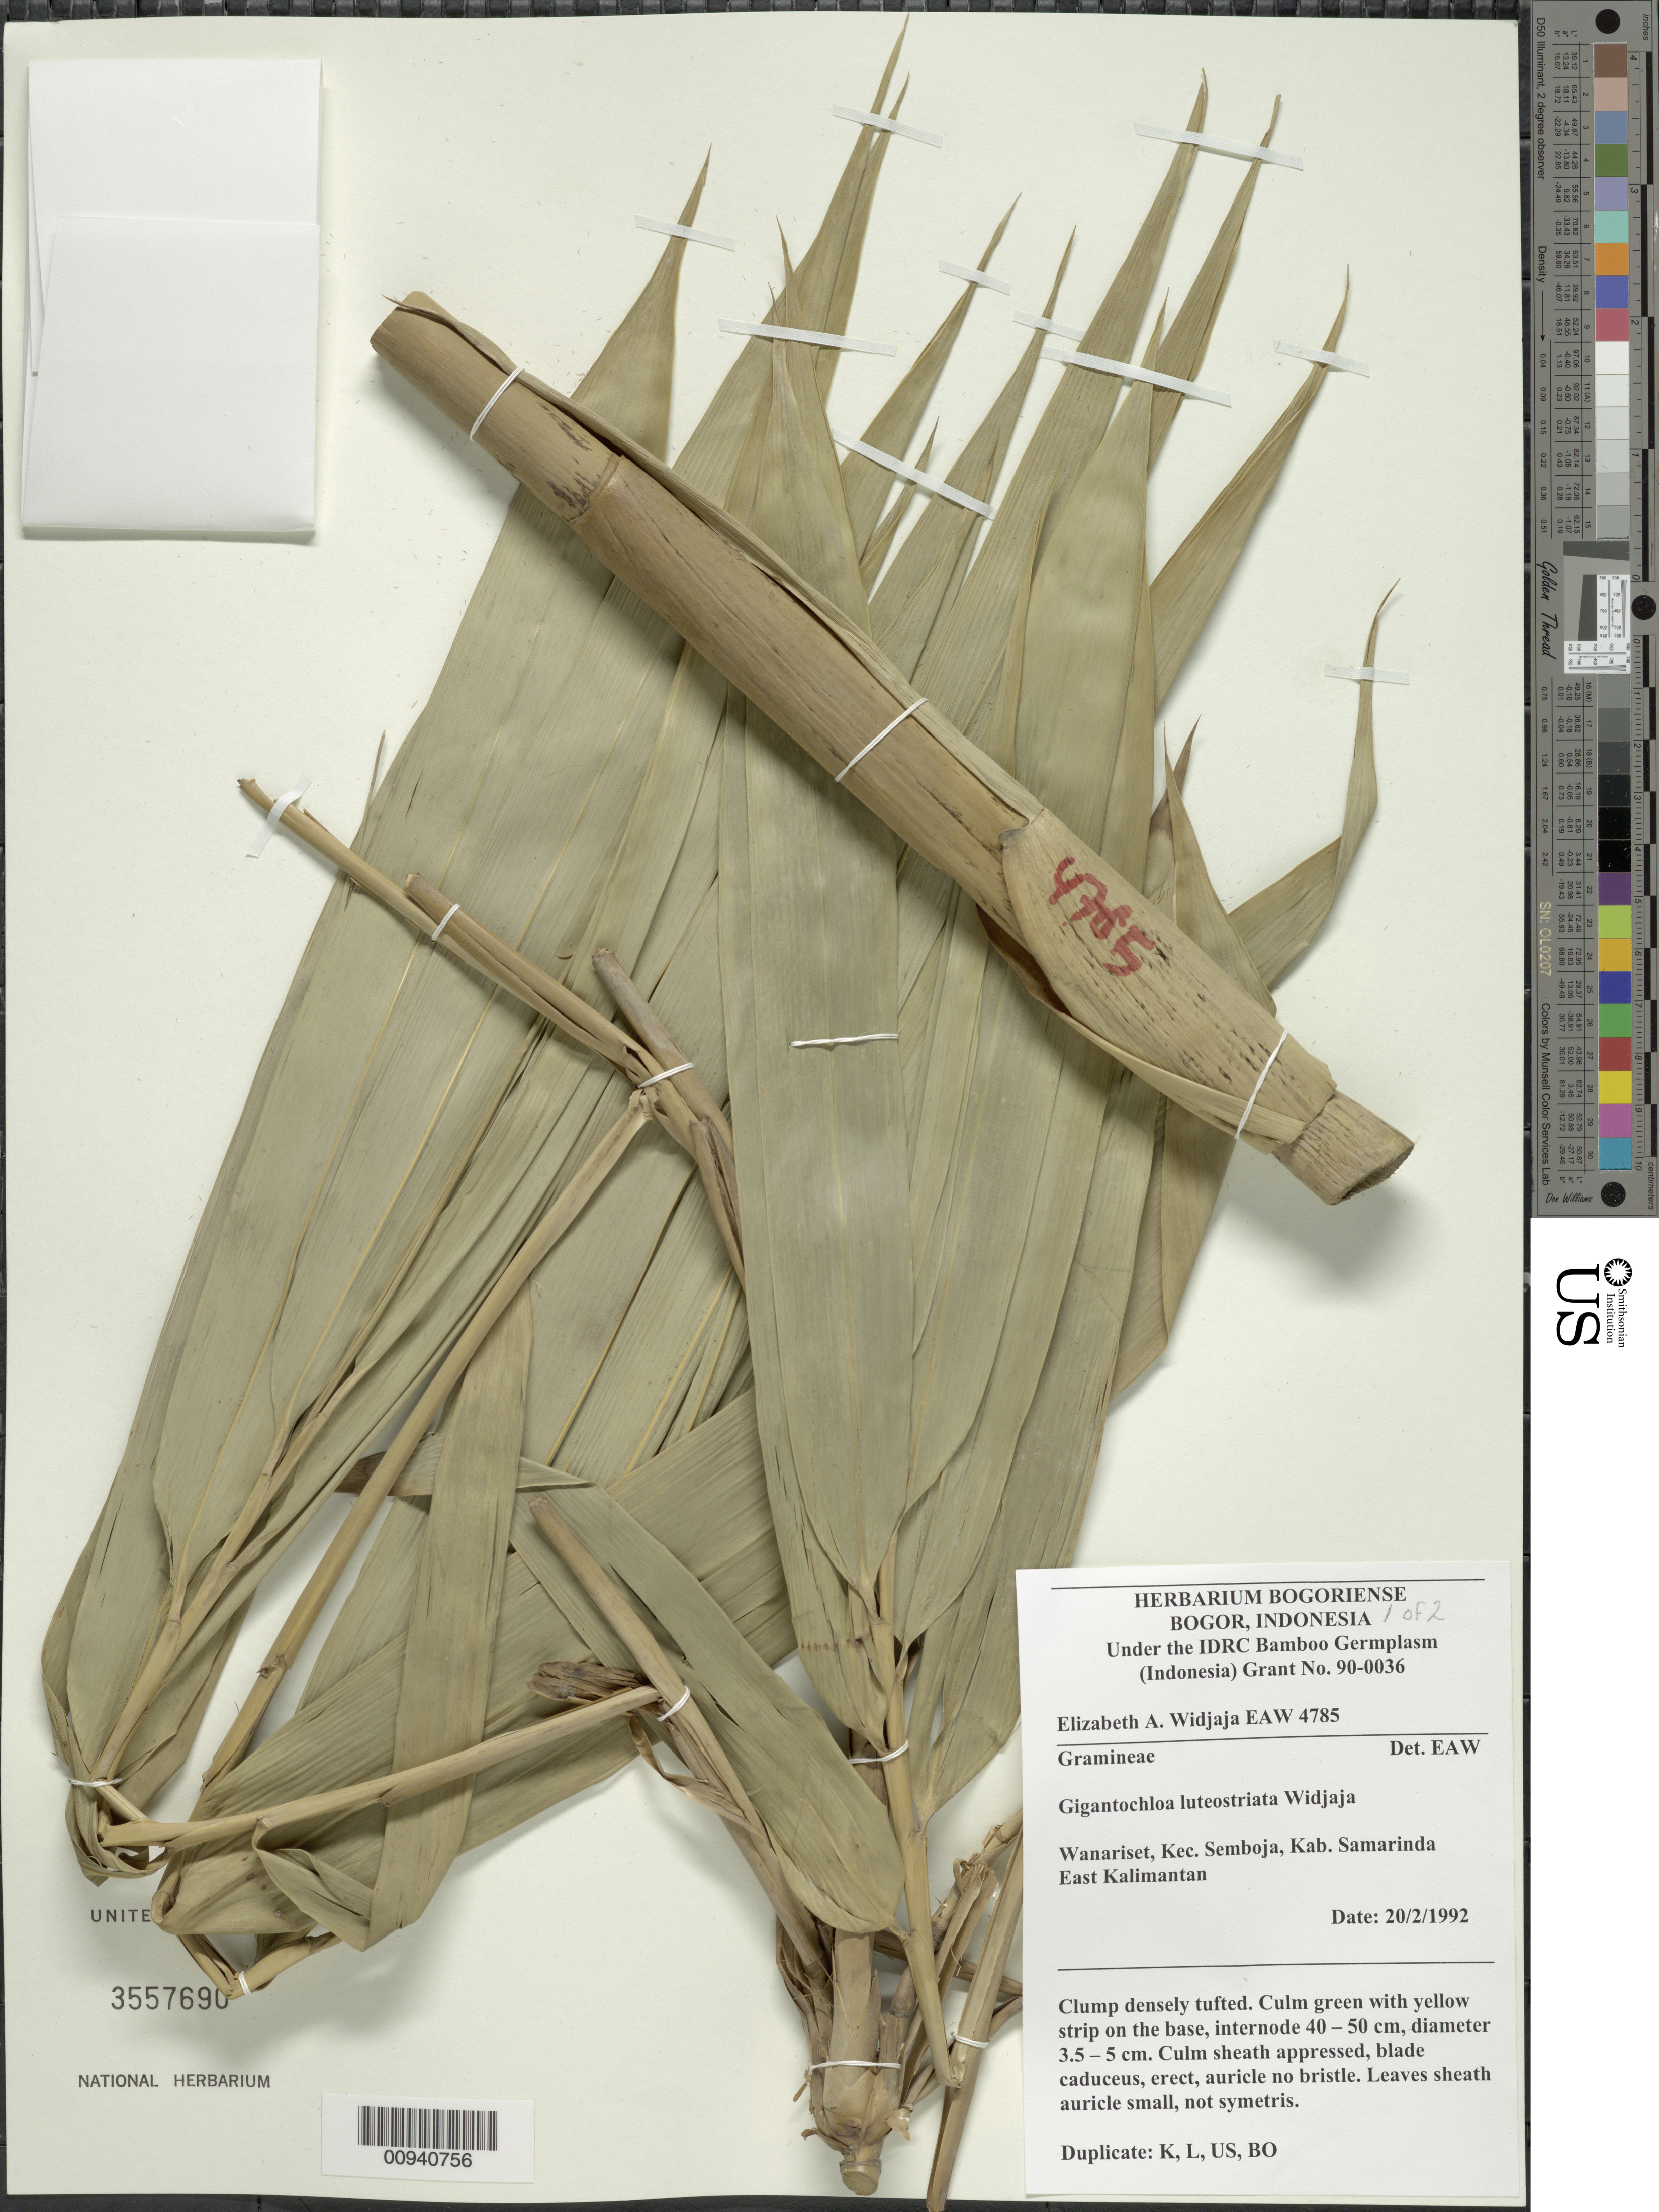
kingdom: Plantae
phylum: Tracheophyta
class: Liliopsida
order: Poales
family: Poaceae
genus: Gigantochloa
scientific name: Gigantochloa luteostriata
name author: Widjaja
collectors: E. A. Widjaja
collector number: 4785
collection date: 1992-02-20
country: Indonesia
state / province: Kalimantan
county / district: Kalimantan Timur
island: Borneo Island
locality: Wanariset, Kec. Semboja, Kab. Samarinda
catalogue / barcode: US 3557690